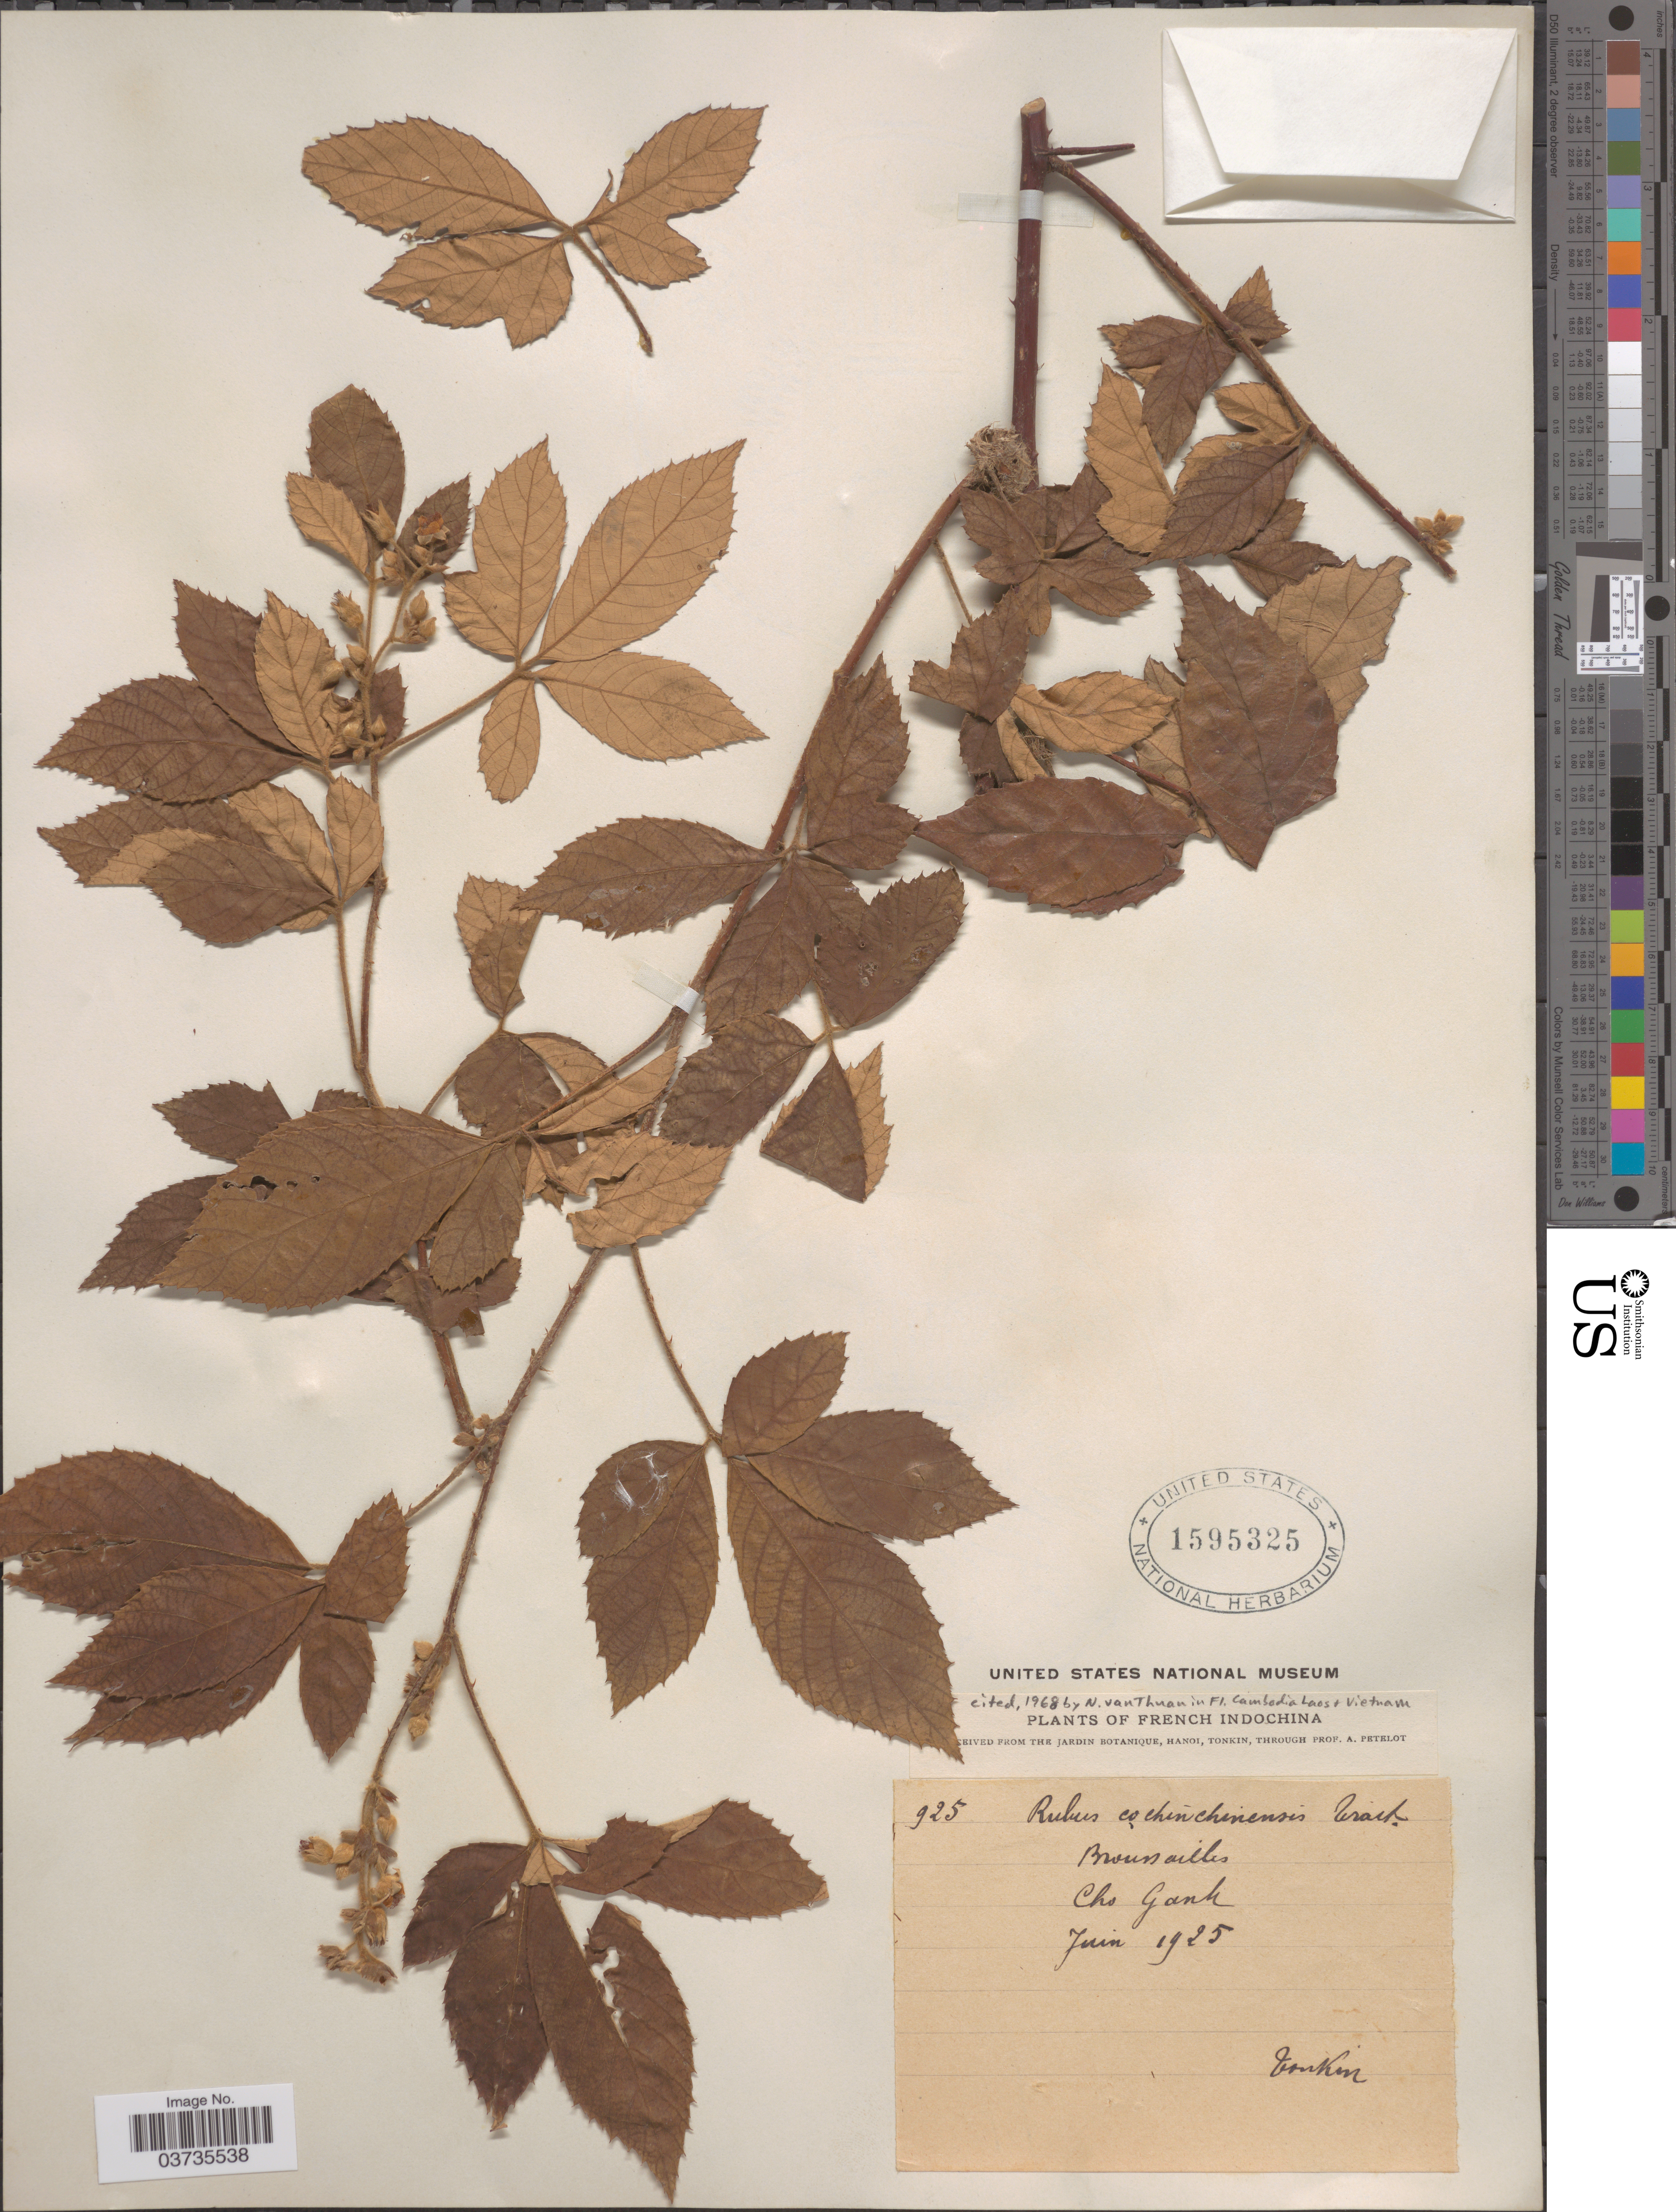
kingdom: Plantae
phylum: Tracheophyta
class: Magnoliopsida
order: Rosales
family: Rosaceae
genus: Rubus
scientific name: Rubus cochinchinensis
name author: Tratt.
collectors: P. A. Pételot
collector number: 925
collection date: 1925-06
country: Vietnam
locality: French Indochina. Cho Ganh.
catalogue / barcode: US 1595325